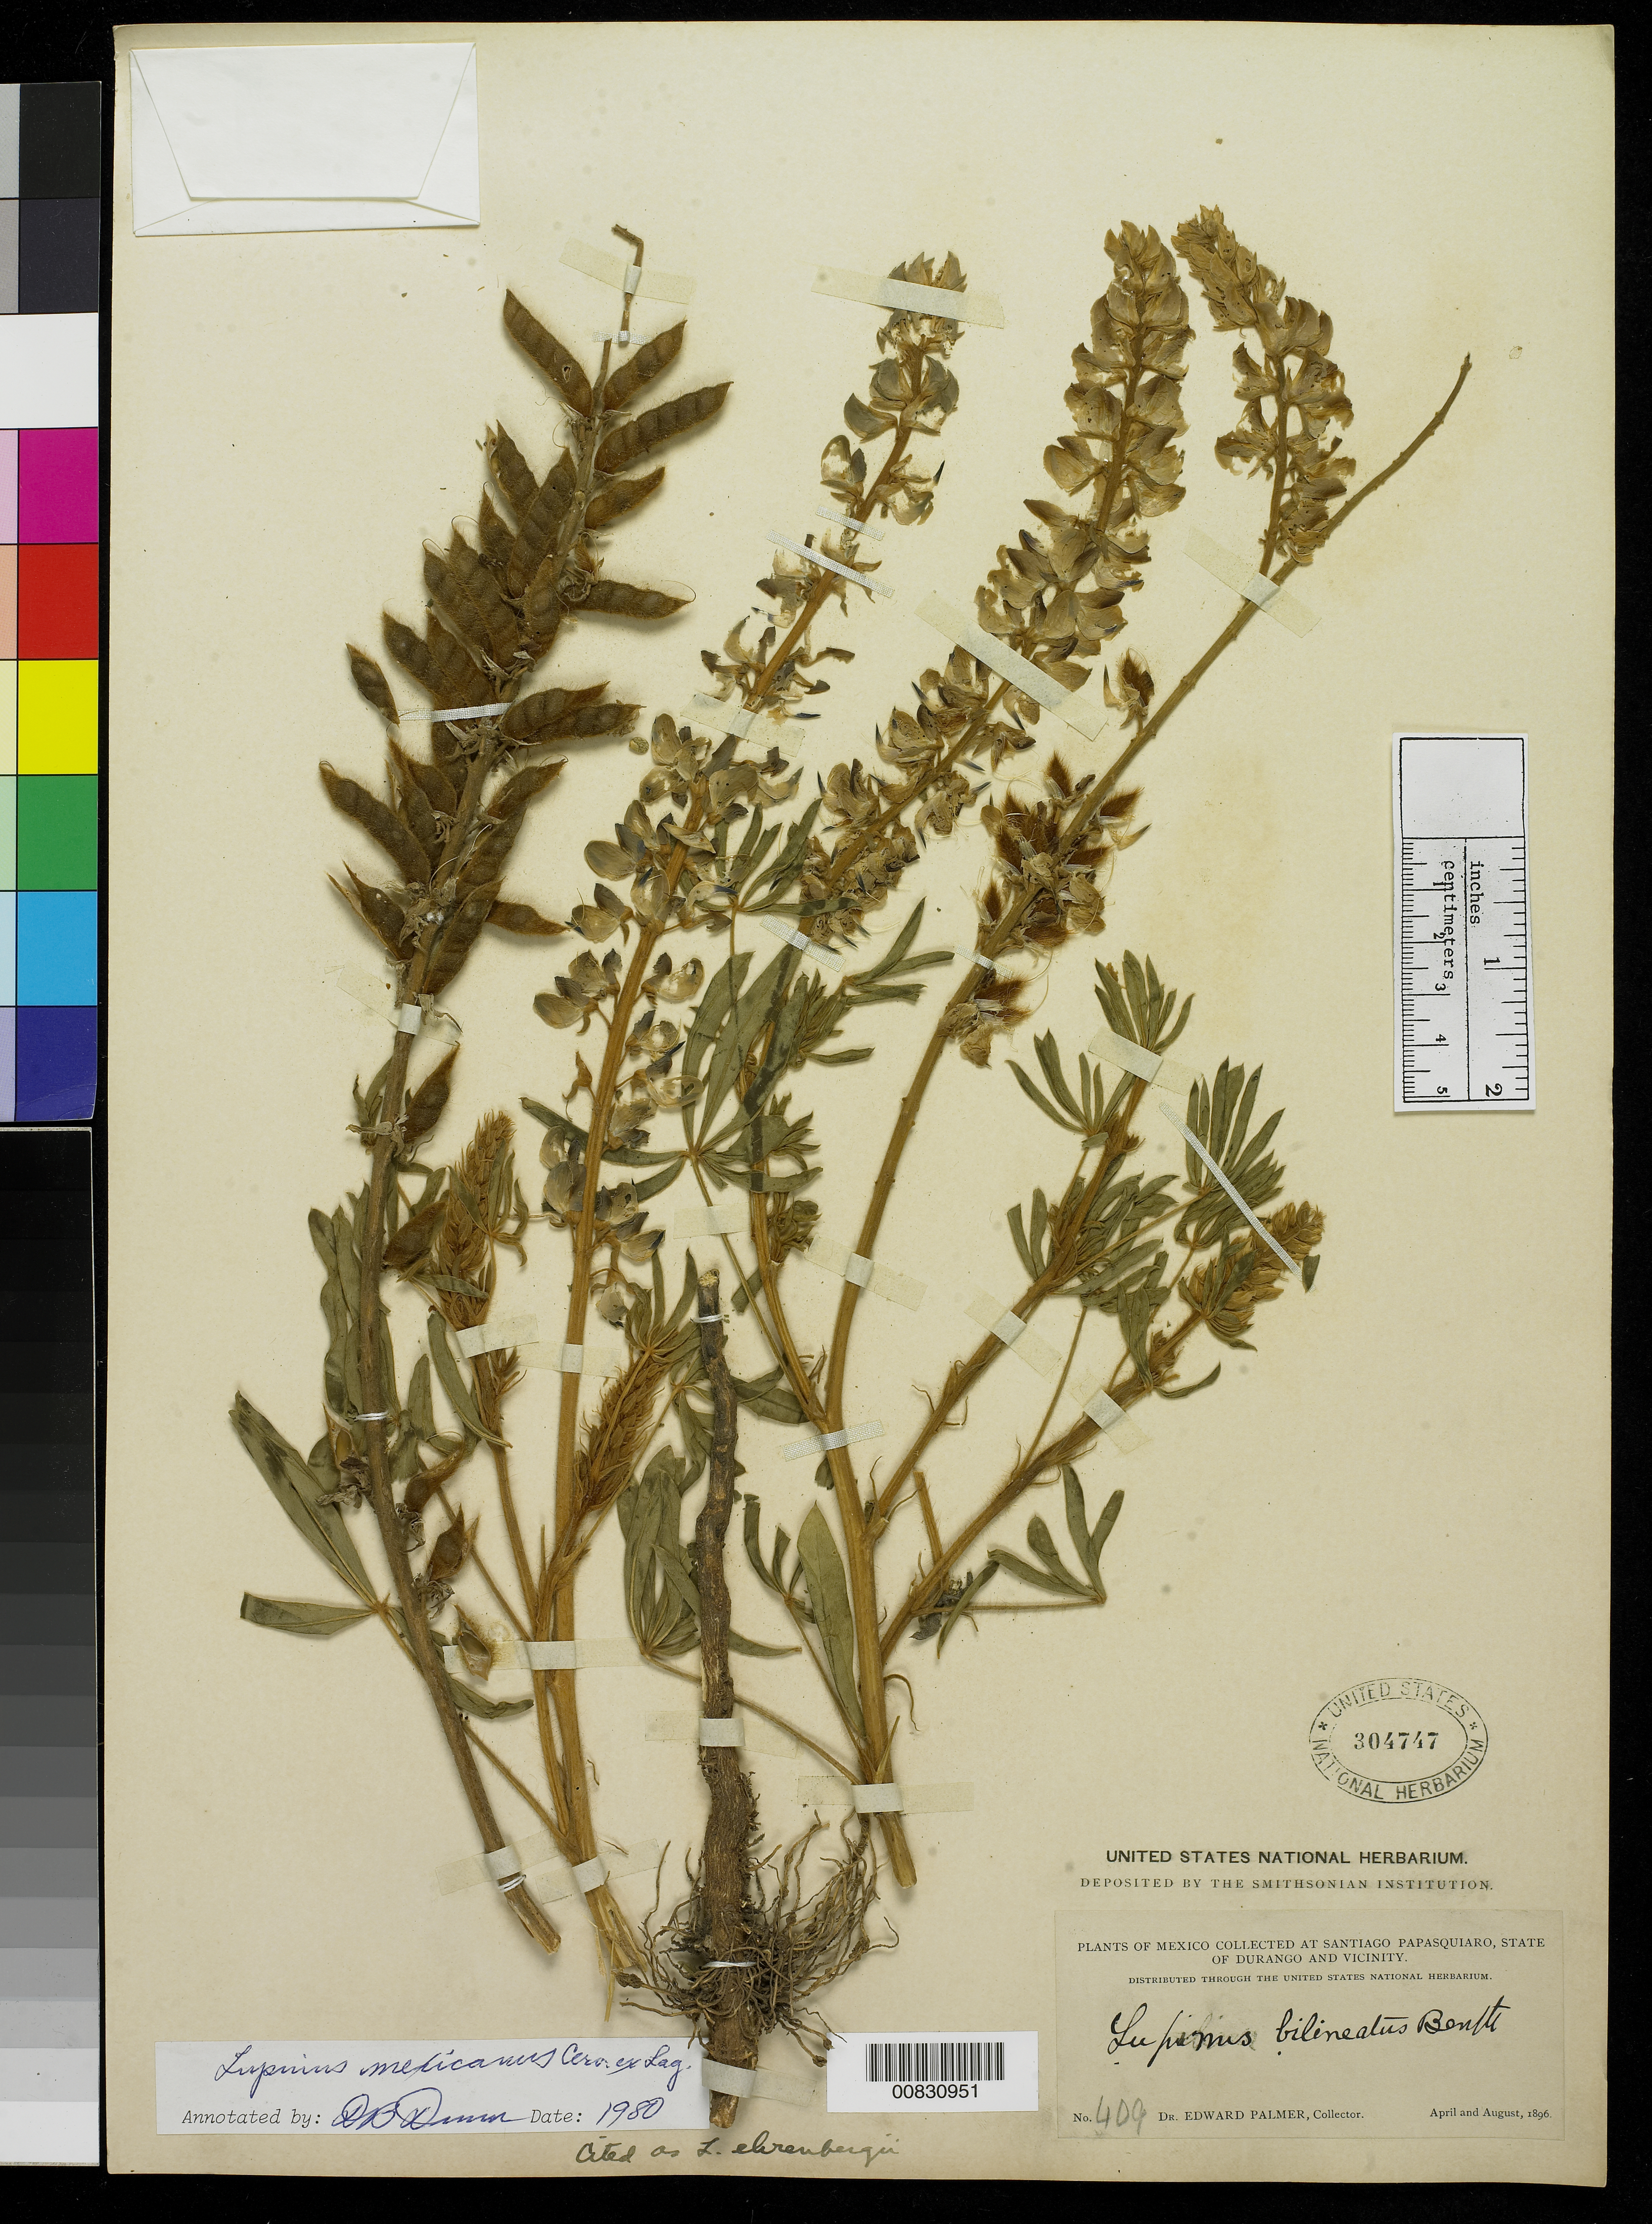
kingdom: Plantae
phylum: Tracheophyta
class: Magnoliopsida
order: Fabales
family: Fabaceae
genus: Lupinus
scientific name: Lupinus mexicanus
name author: Cerv. ex Lag.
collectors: E. Palmer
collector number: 409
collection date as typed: Apr 1896 to -- Aug 1896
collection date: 1896-04/1896-08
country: Mexico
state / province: Durango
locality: Santiago Papasquiaro, Durango and vicinity.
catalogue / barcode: US 304747